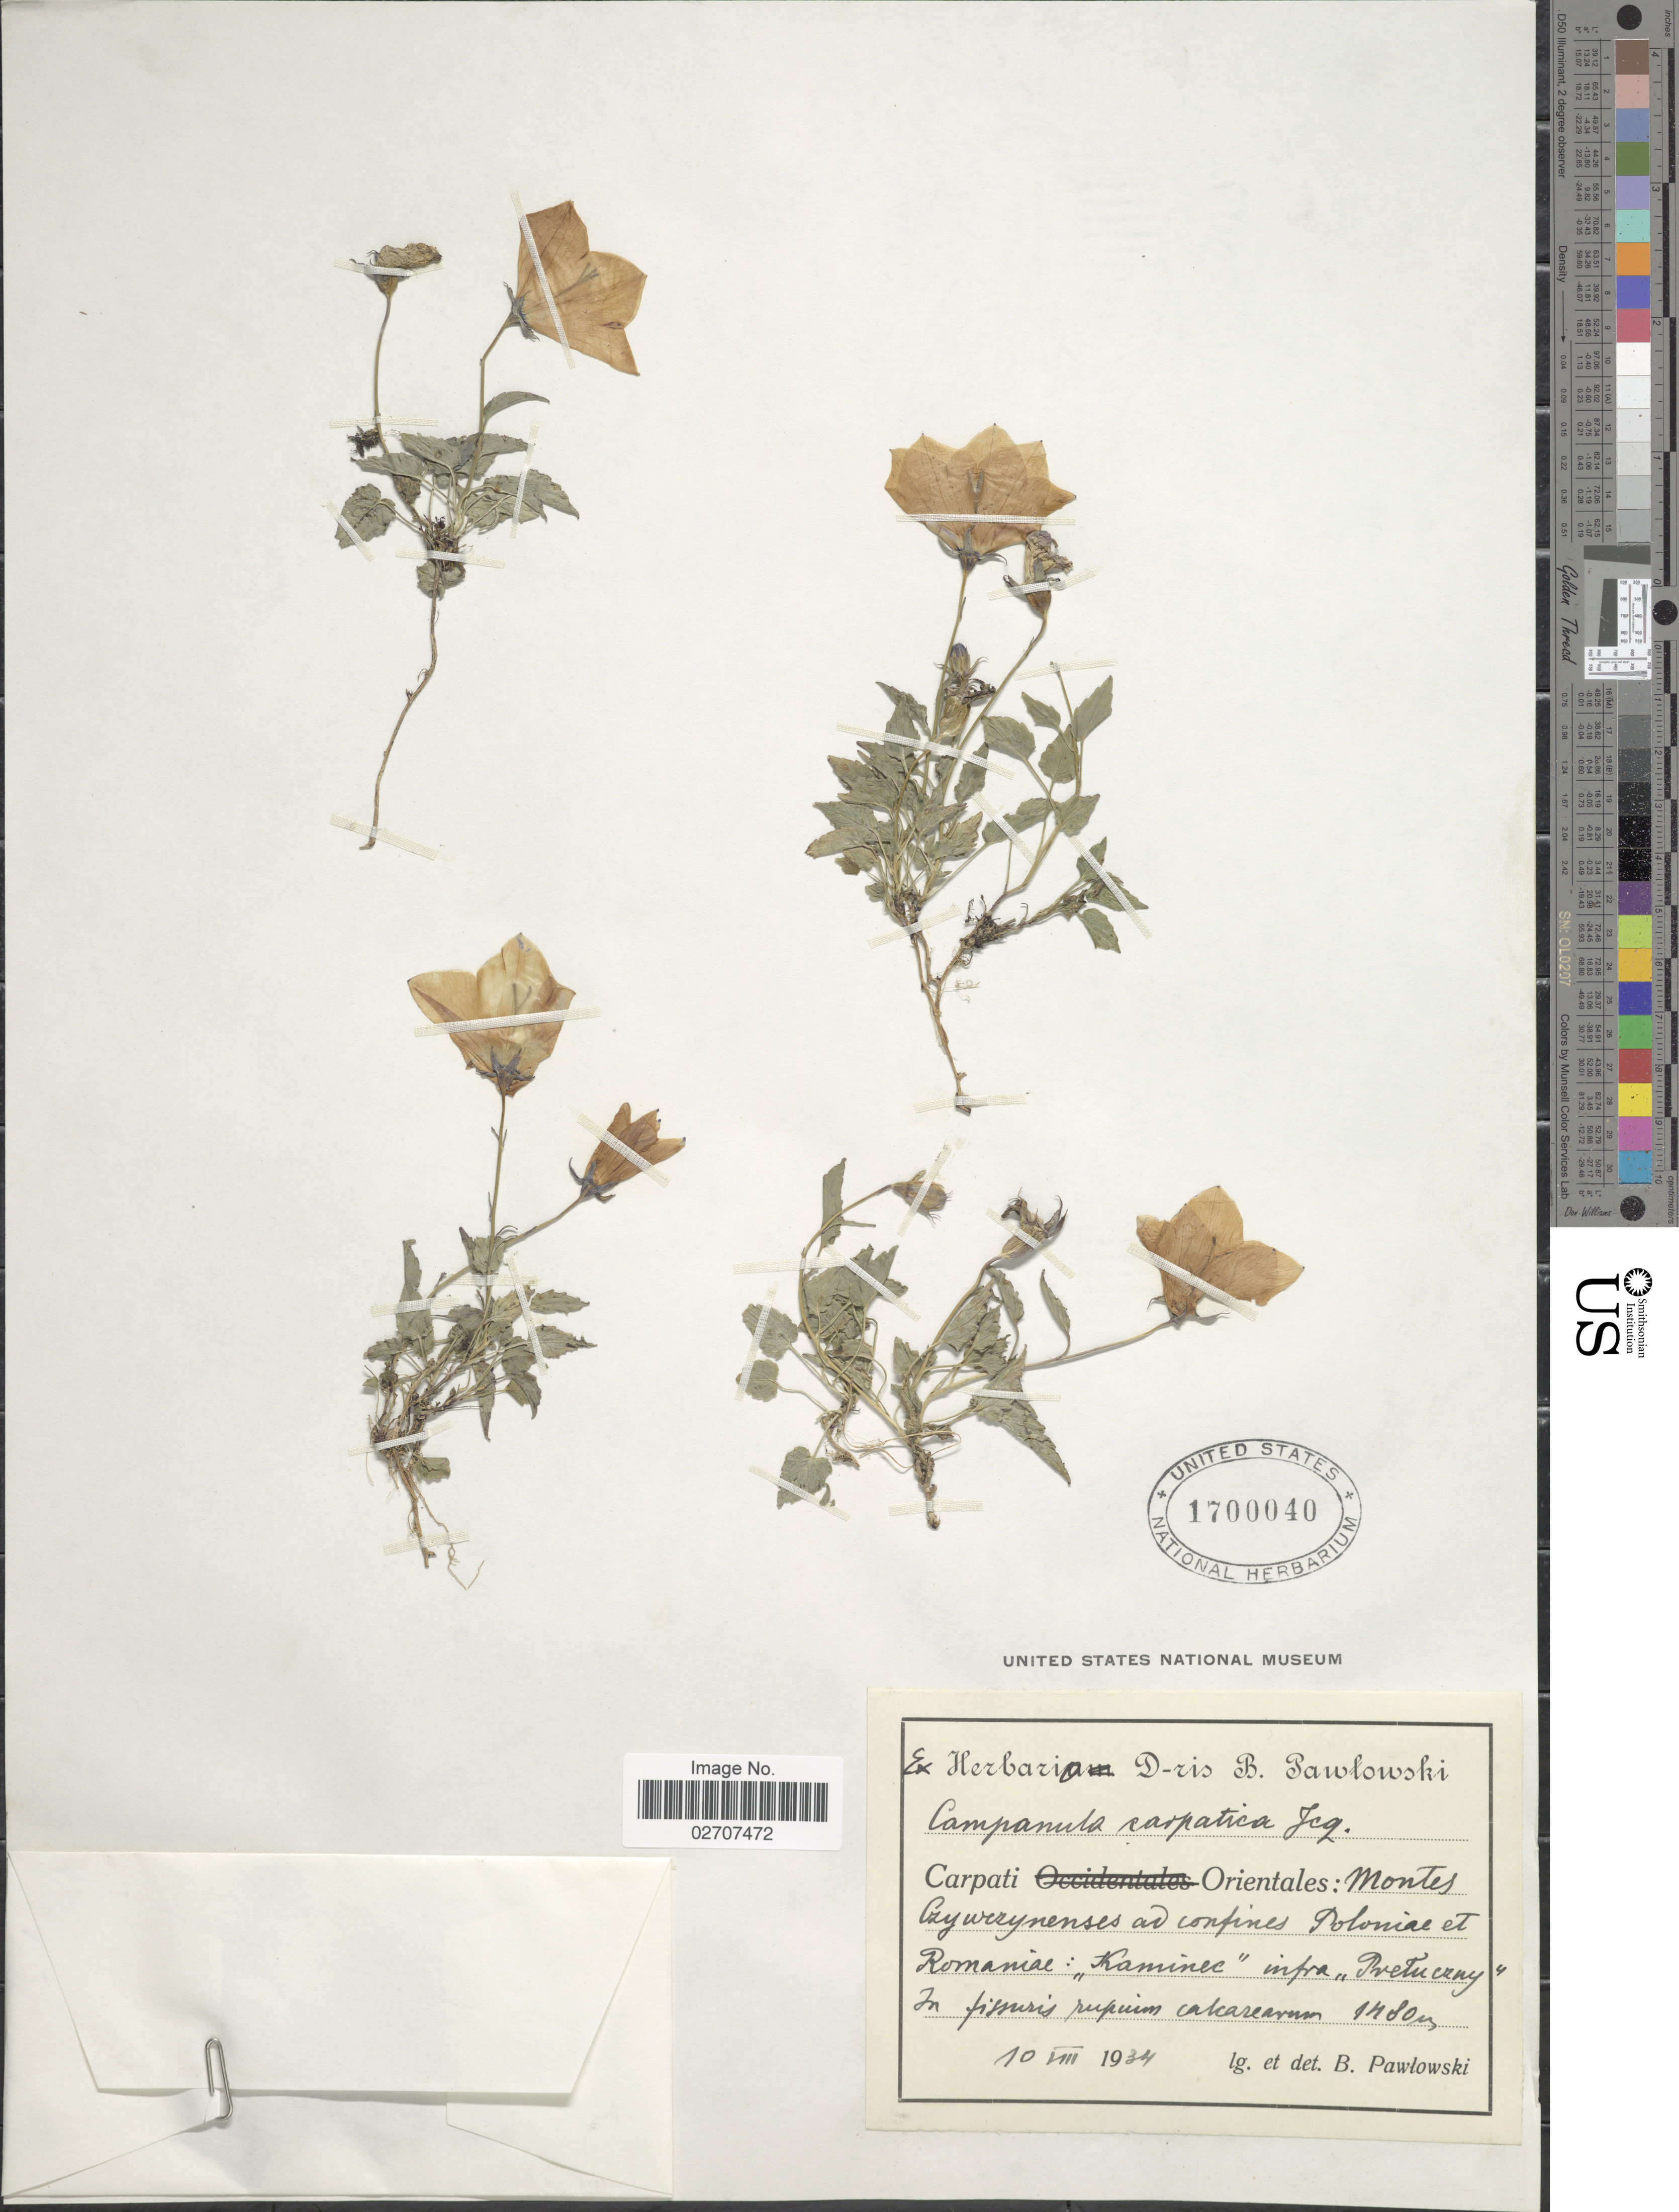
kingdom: Plantae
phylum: Tracheophyta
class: Magnoliopsida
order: Asterales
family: Campanulaceae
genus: Campanula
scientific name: Campanula carpatica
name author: Jacq.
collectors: B. Pawlowski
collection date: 1934-08-10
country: Poland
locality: Carpati Orientales: Montes Czywezynenses ad confines Poloniae et Romaniae: "Kaminec"infra "Pretuczny", in fissuris rupium calcarearum. [interpreted]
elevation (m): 1480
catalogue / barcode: US 1700040